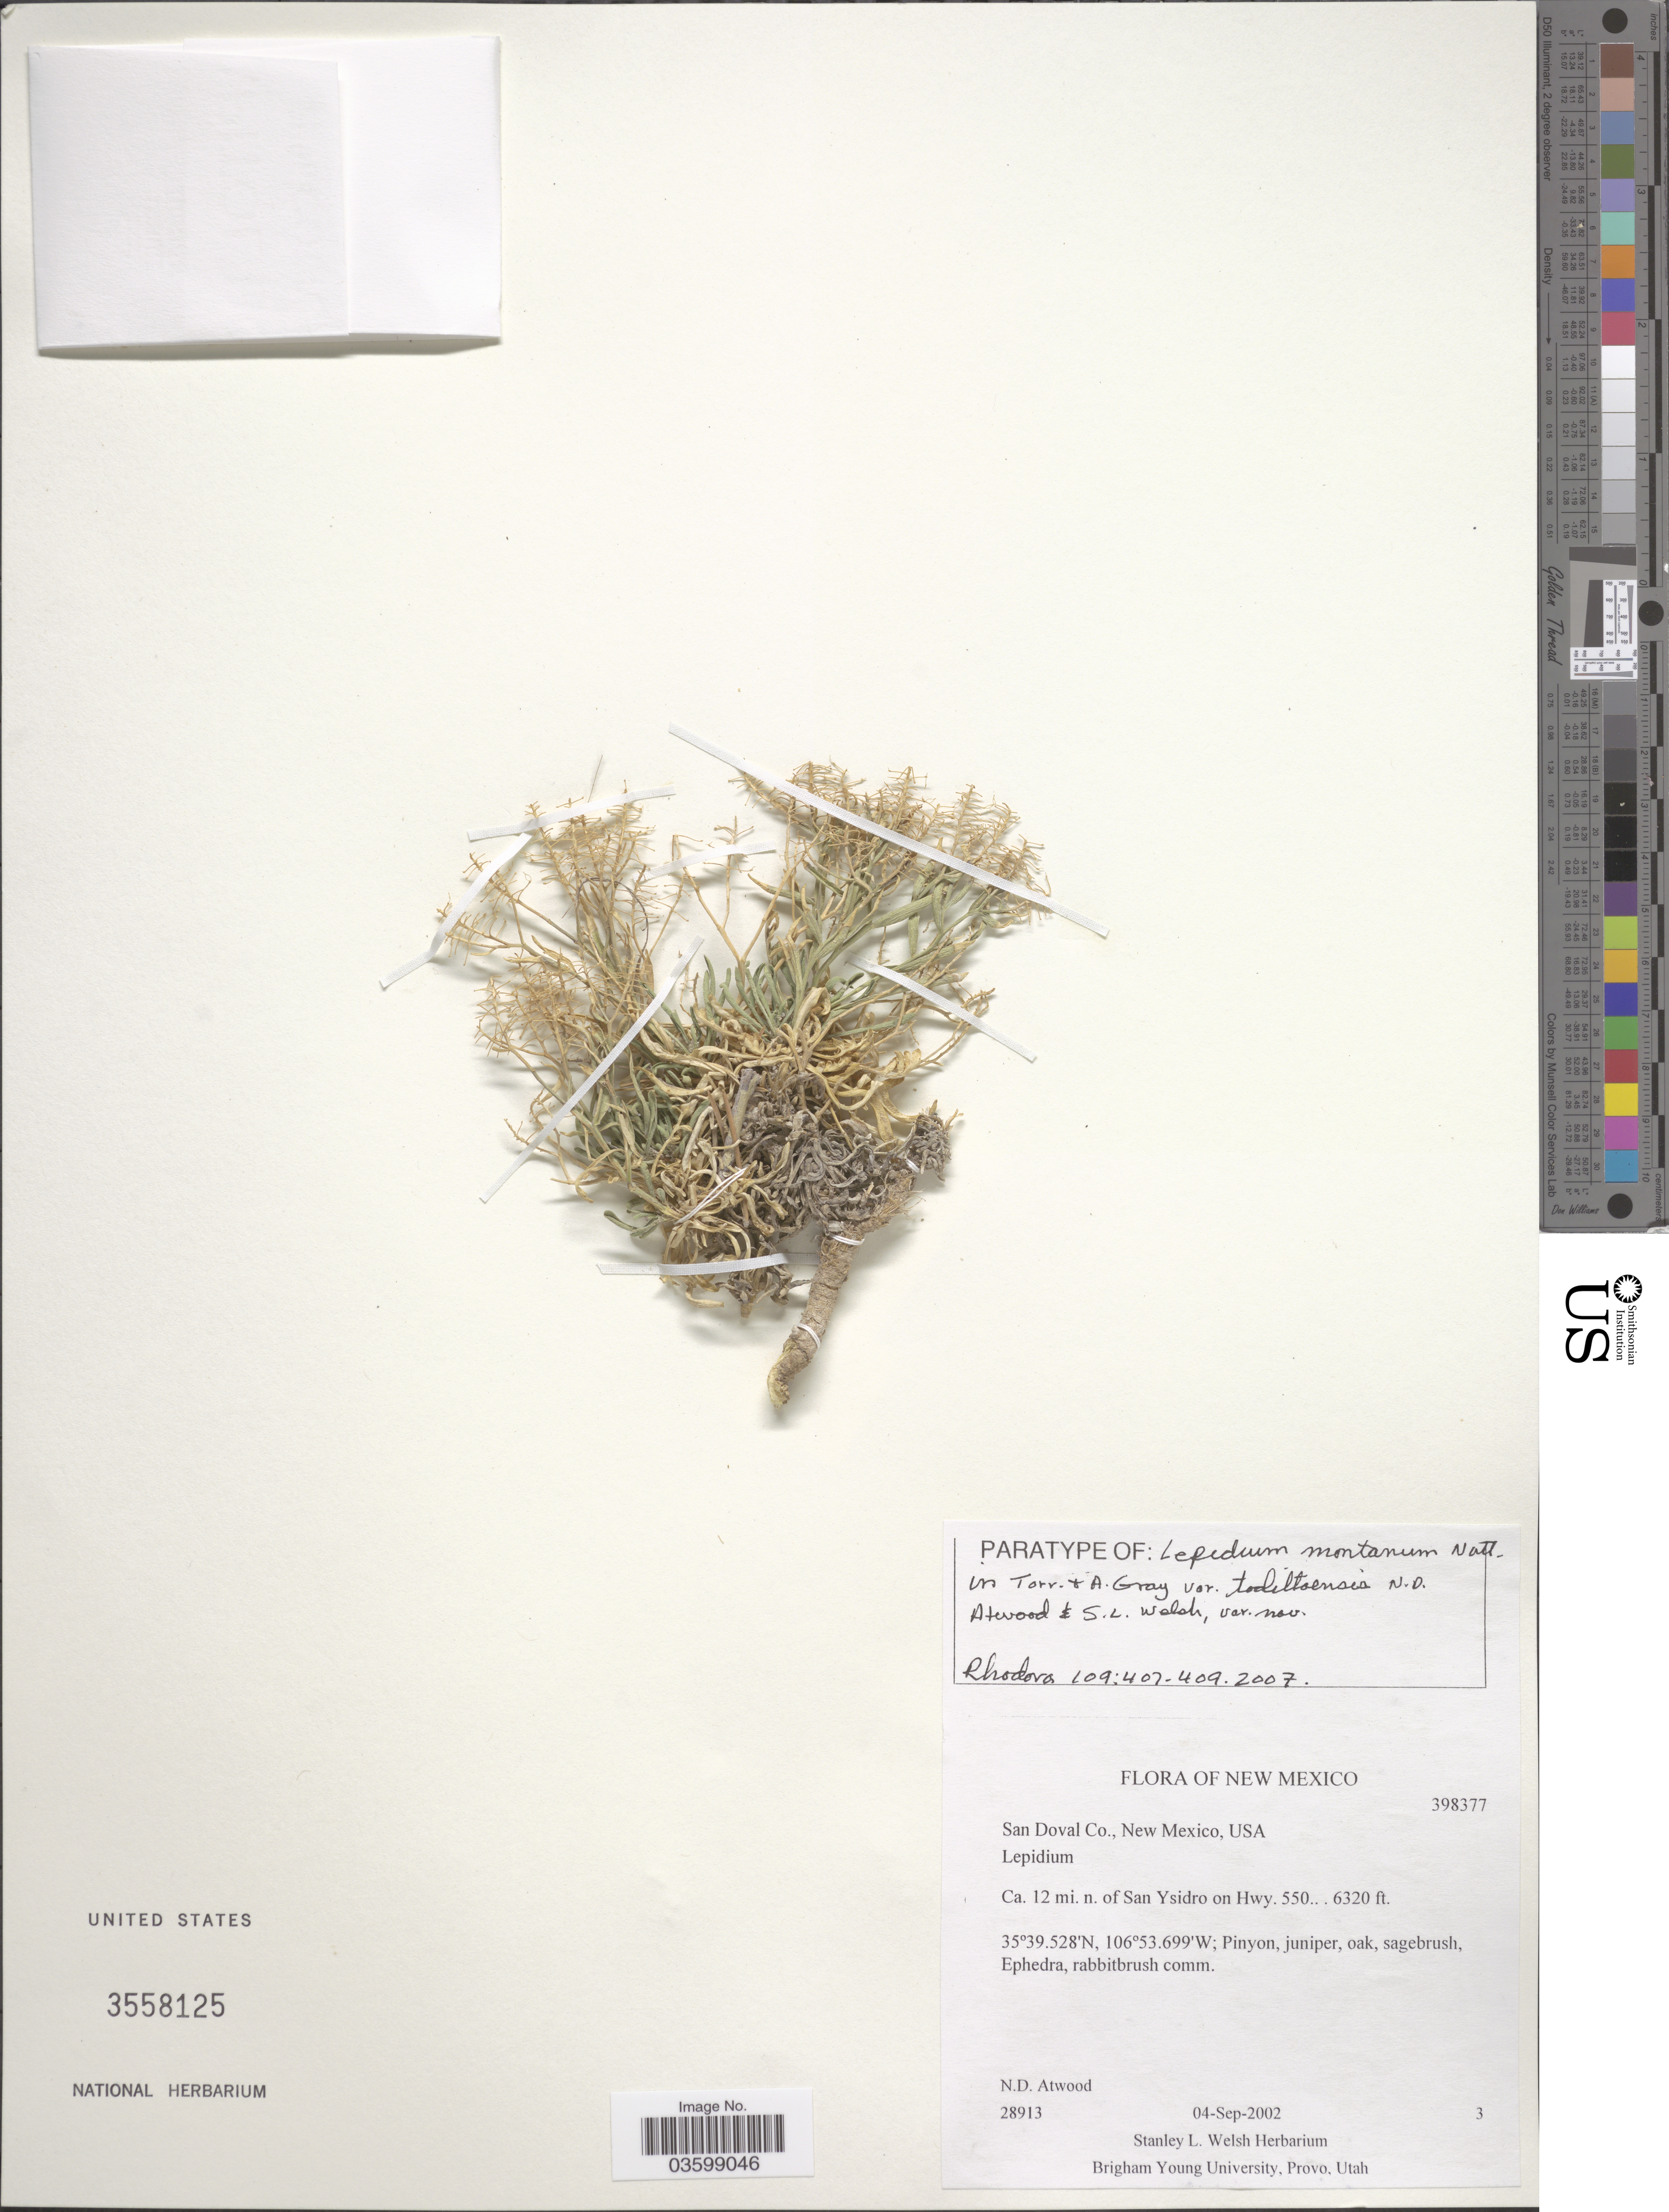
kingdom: Plantae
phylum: Tracheophyta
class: Magnoliopsida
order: Brassicales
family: Brassicaceae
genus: Lepidium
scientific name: Lepidium montanum var. todiltoensis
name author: Atwood & S.L. Welsh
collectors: N. Atwood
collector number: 28913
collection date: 2002-09-04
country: United States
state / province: New Mexico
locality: San Doval Co. Ca. 12 mi. n. of San Ysidro on Hwy.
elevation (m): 168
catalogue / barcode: US 3558125